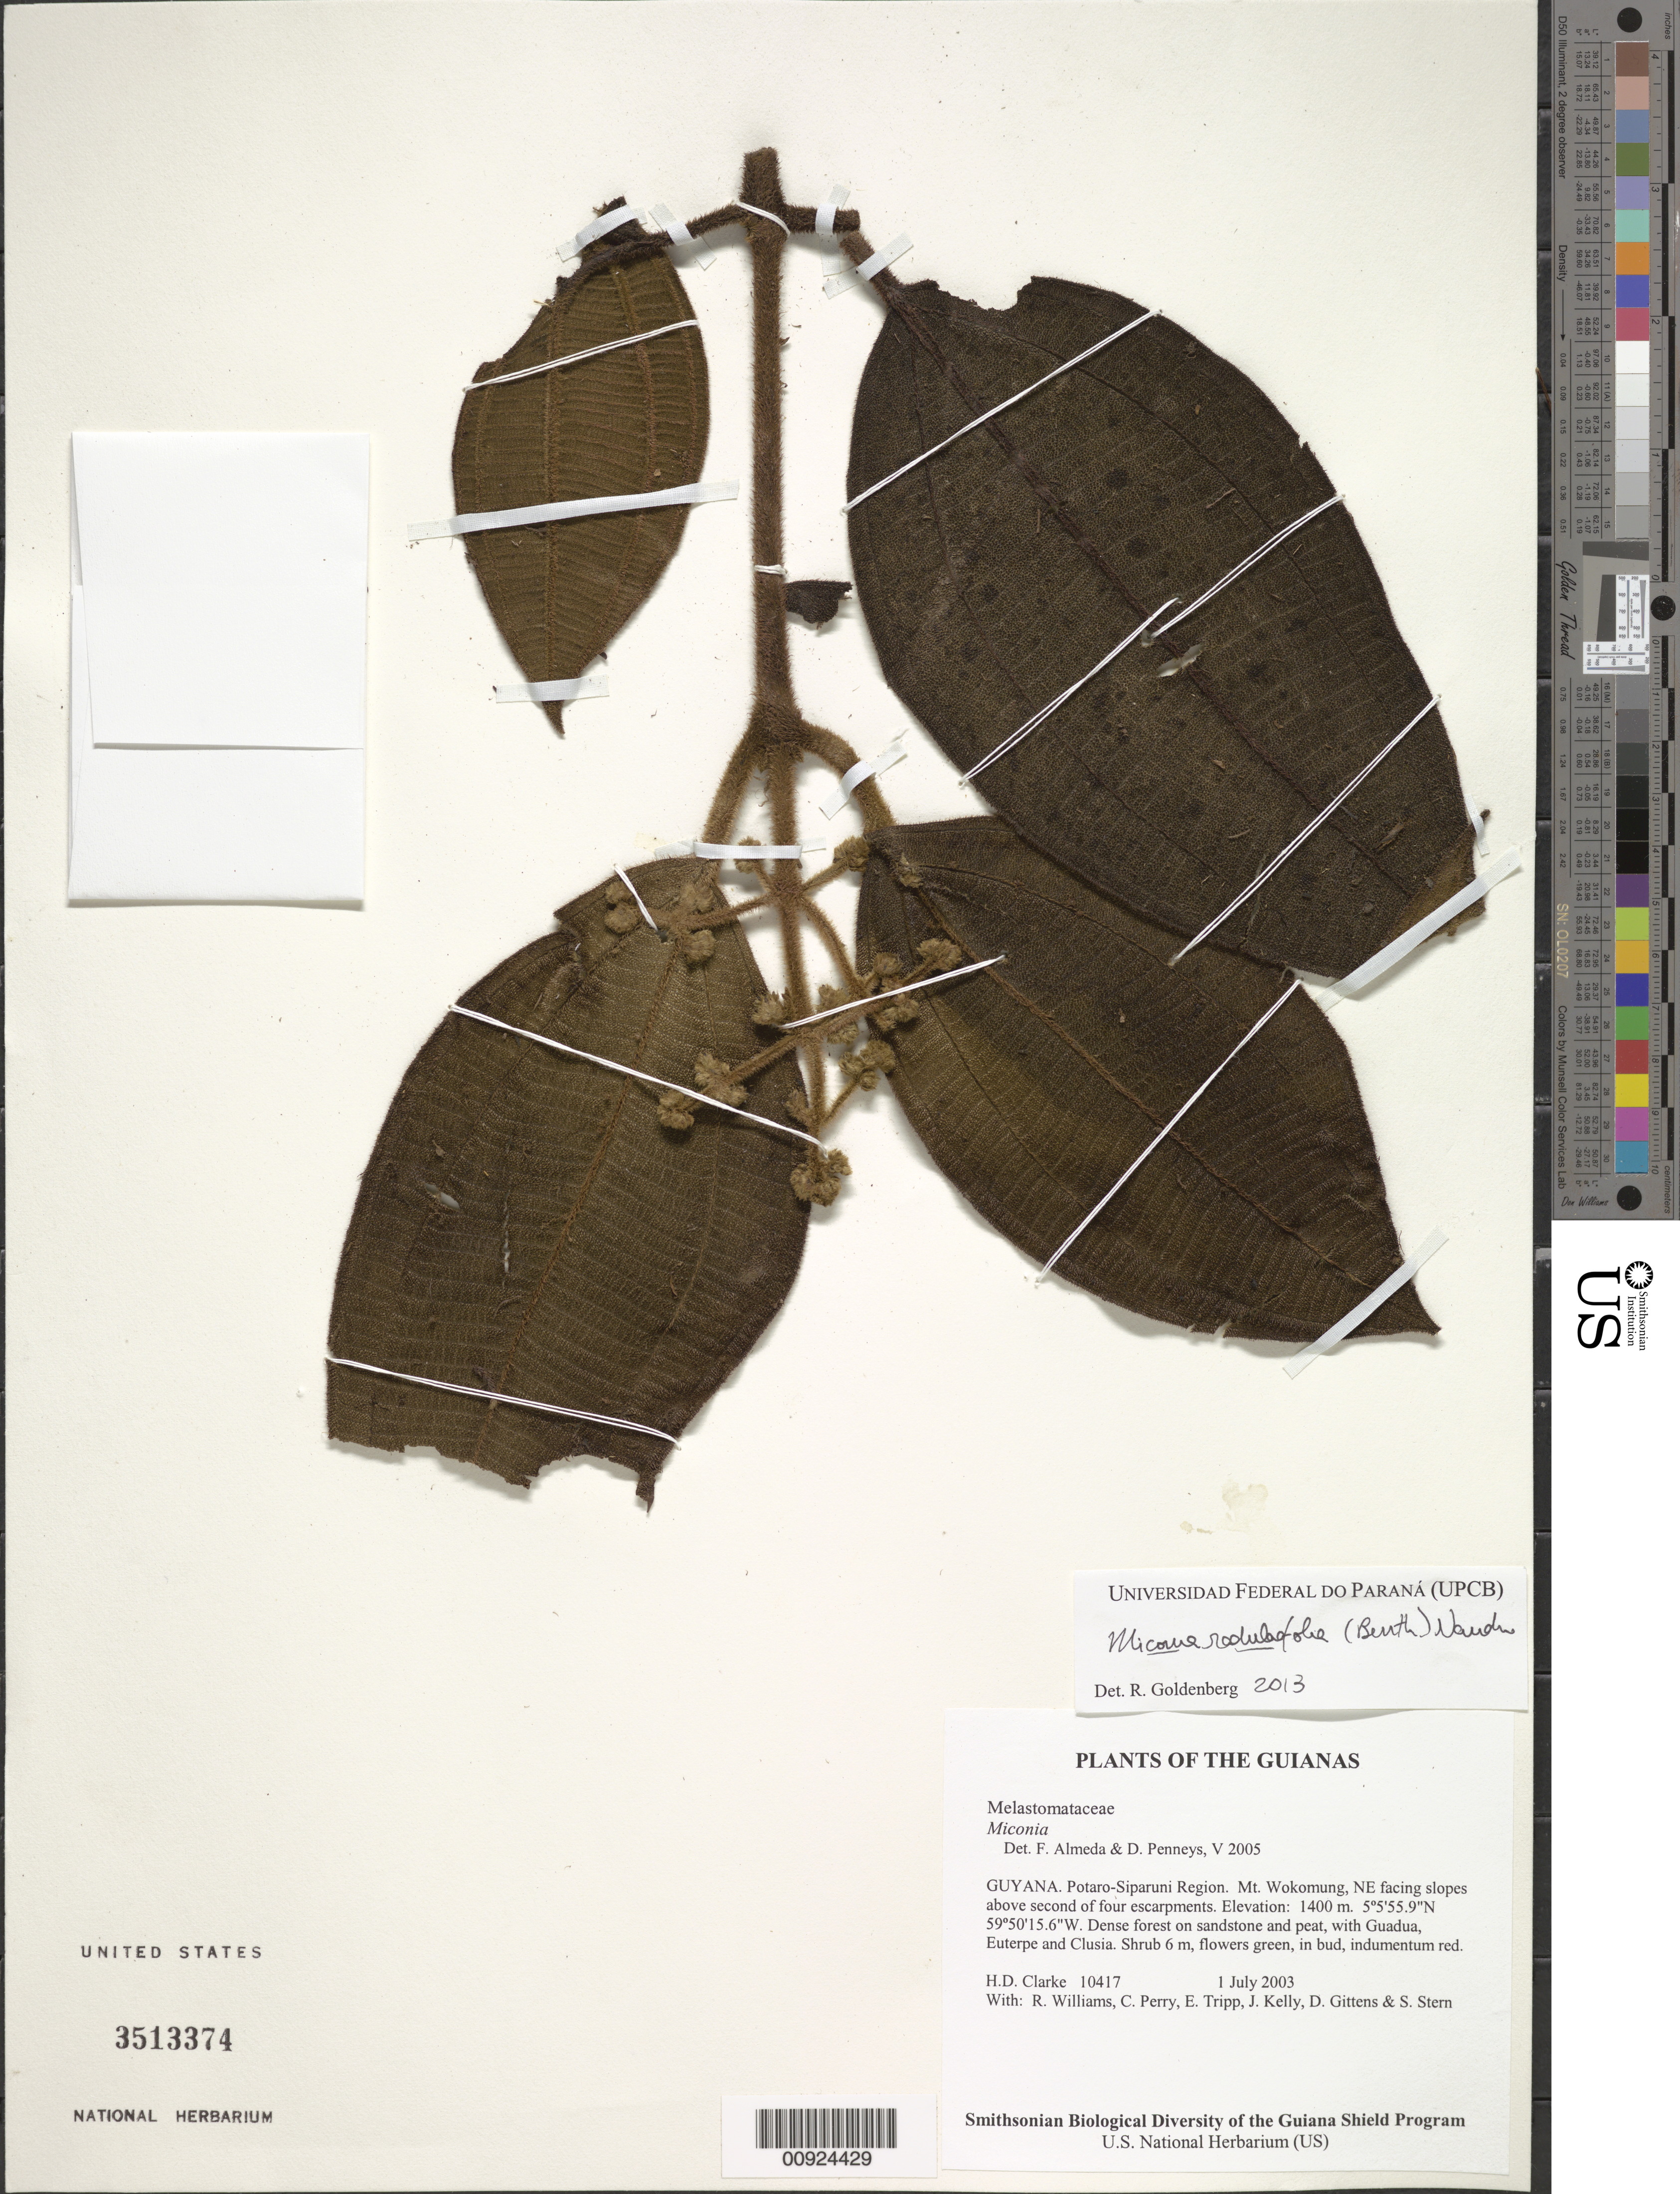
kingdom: Plantae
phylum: Tracheophyta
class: Magnoliopsida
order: Myrtales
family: Melastomataceae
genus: Miconia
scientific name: Miconia radulifolia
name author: (Benth.) Naudin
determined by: Goldenberg, R.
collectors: H. D. Clarke, R. Williams, C. Perry, E. Tripp, J. Kelly, D. Gittens & S. R. Stern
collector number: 10417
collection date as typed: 1 July 2003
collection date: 2003-07-01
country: Guyana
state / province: Potaro-Siparuni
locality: Mt. Wokomung, NE facing slopes above second of four escarpments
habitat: Dense forest on sandstone and peat, with Guadua, Euterpe and Clusia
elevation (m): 1400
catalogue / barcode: US 3513374